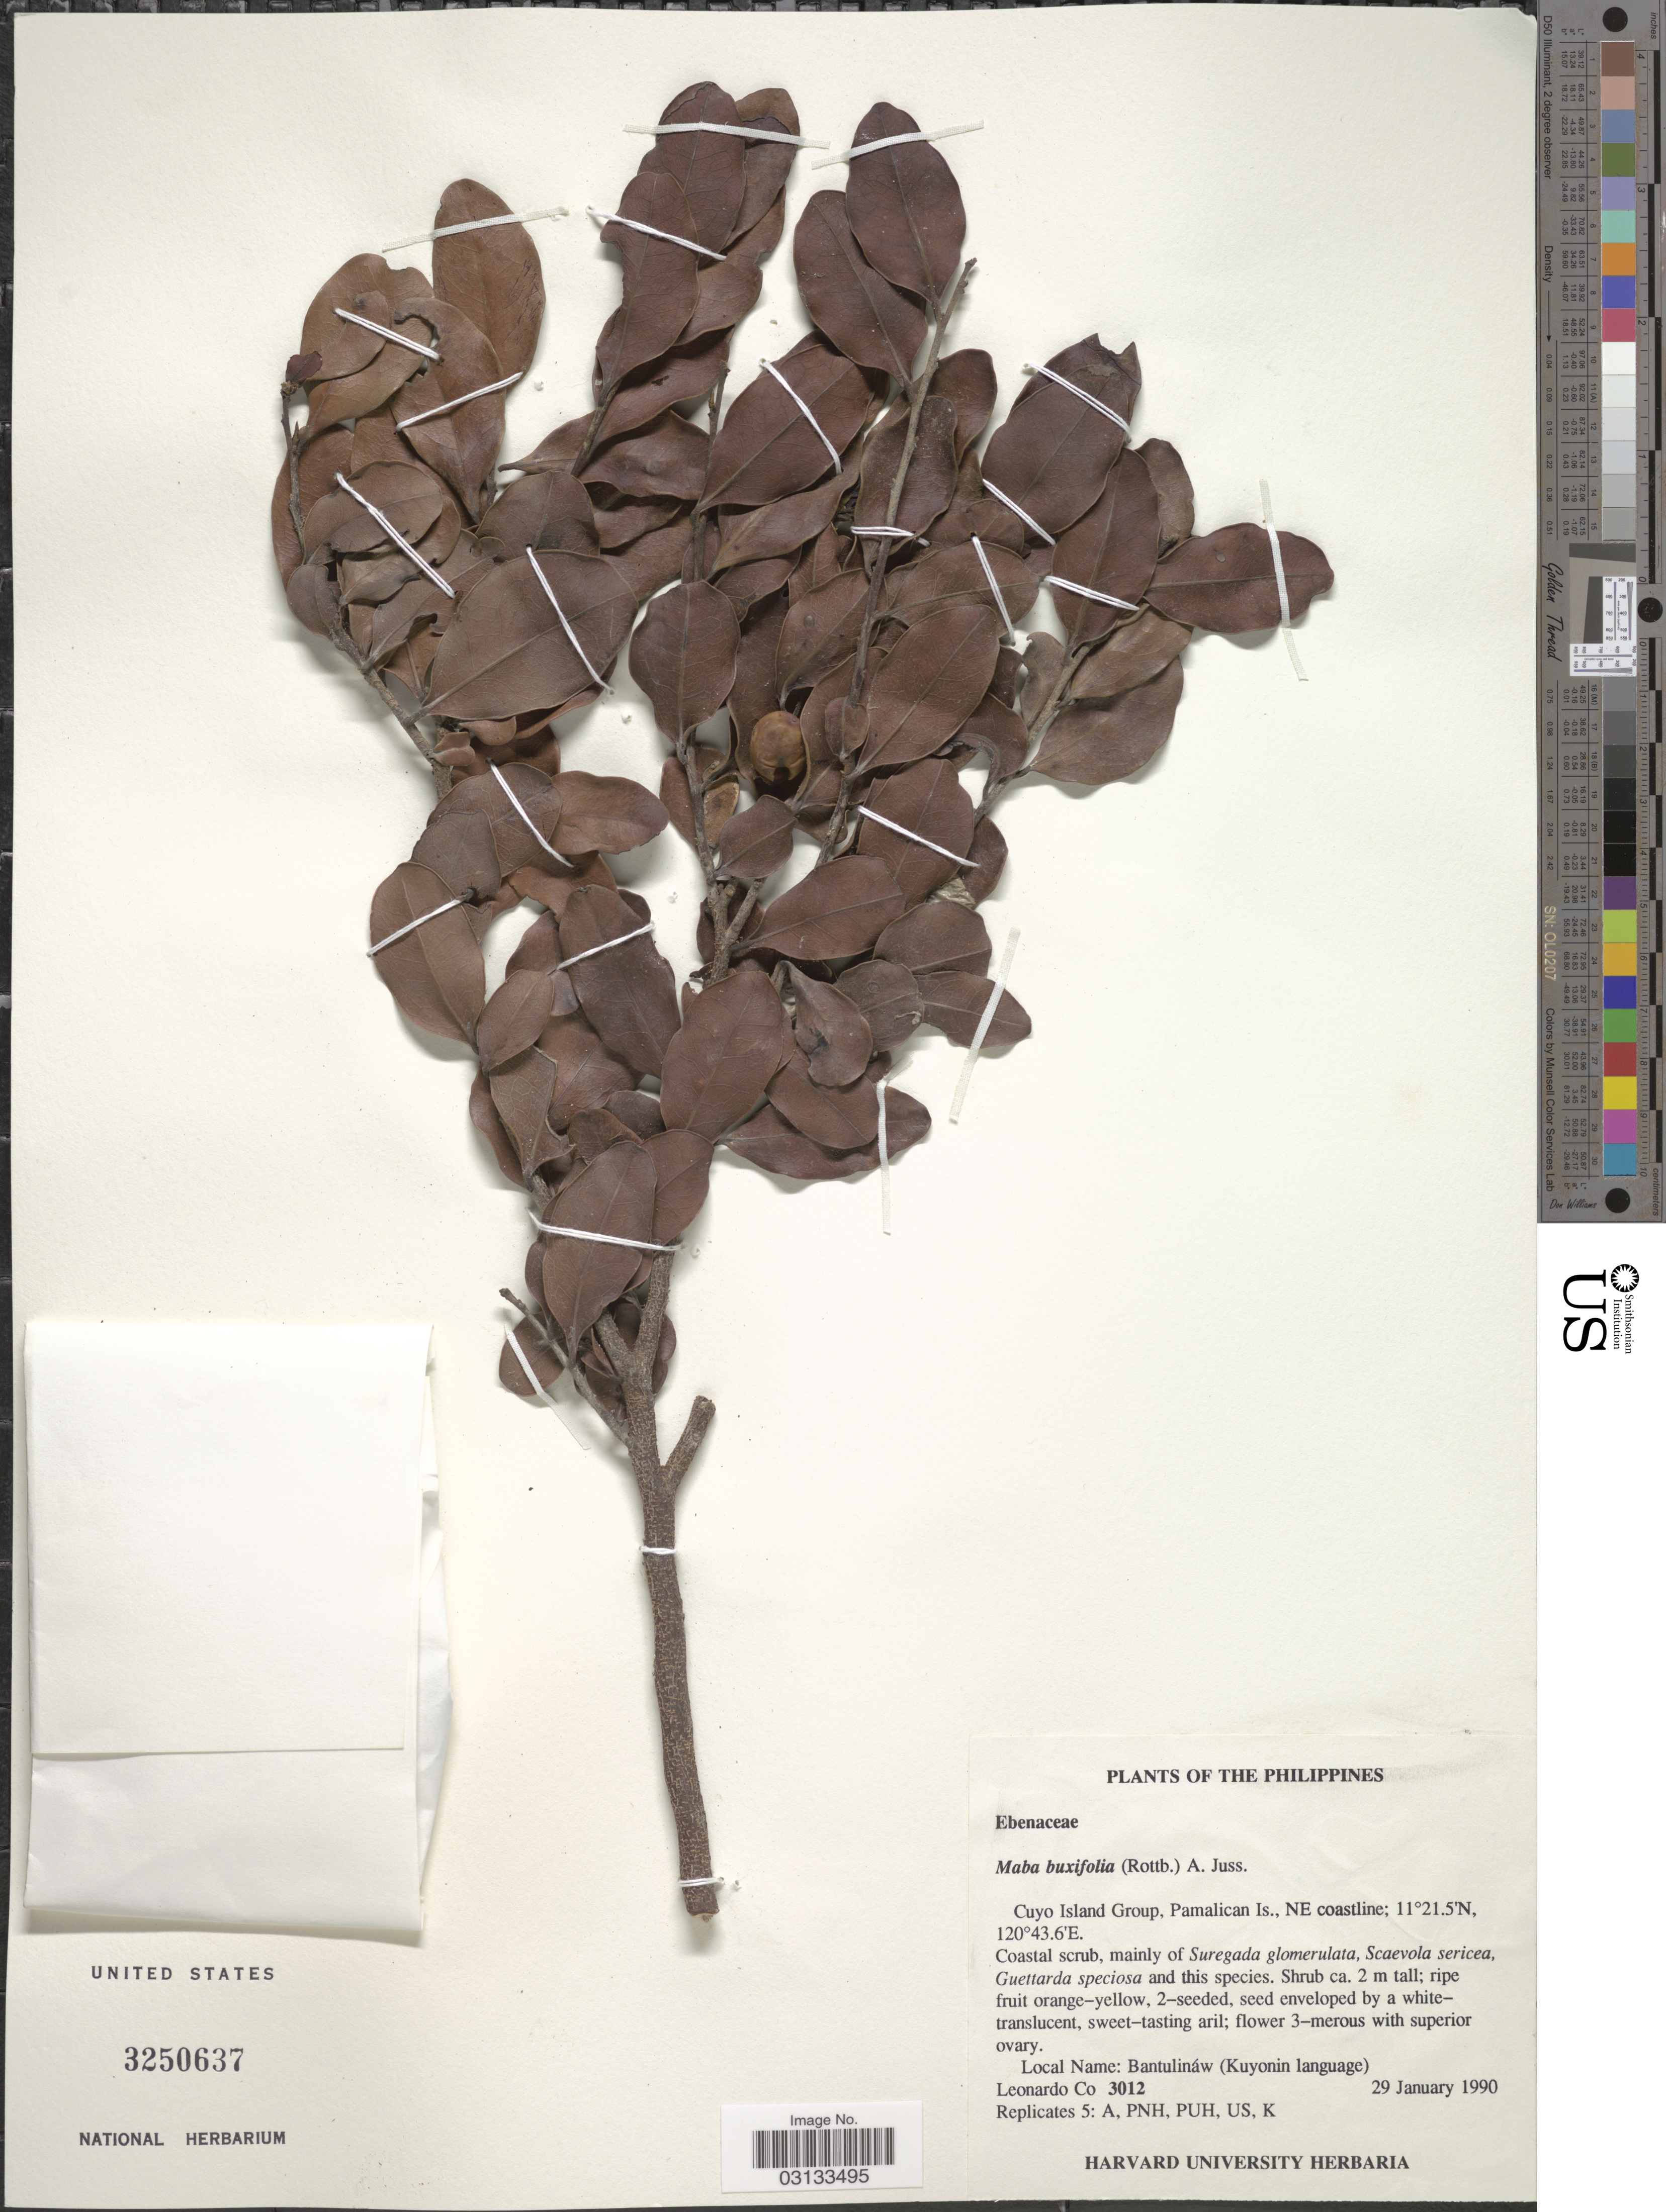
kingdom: Plantae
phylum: Tracheophyta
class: Magnoliopsida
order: Ericales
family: Ebenaceae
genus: Diospyros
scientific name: Diospyros buxifolia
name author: (Blume) Hiern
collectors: L. Co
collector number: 3012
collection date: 1990-01-29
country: Philippines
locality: Cuyo Island Group, Pamalican Is., NE coastline.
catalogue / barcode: US 3250637